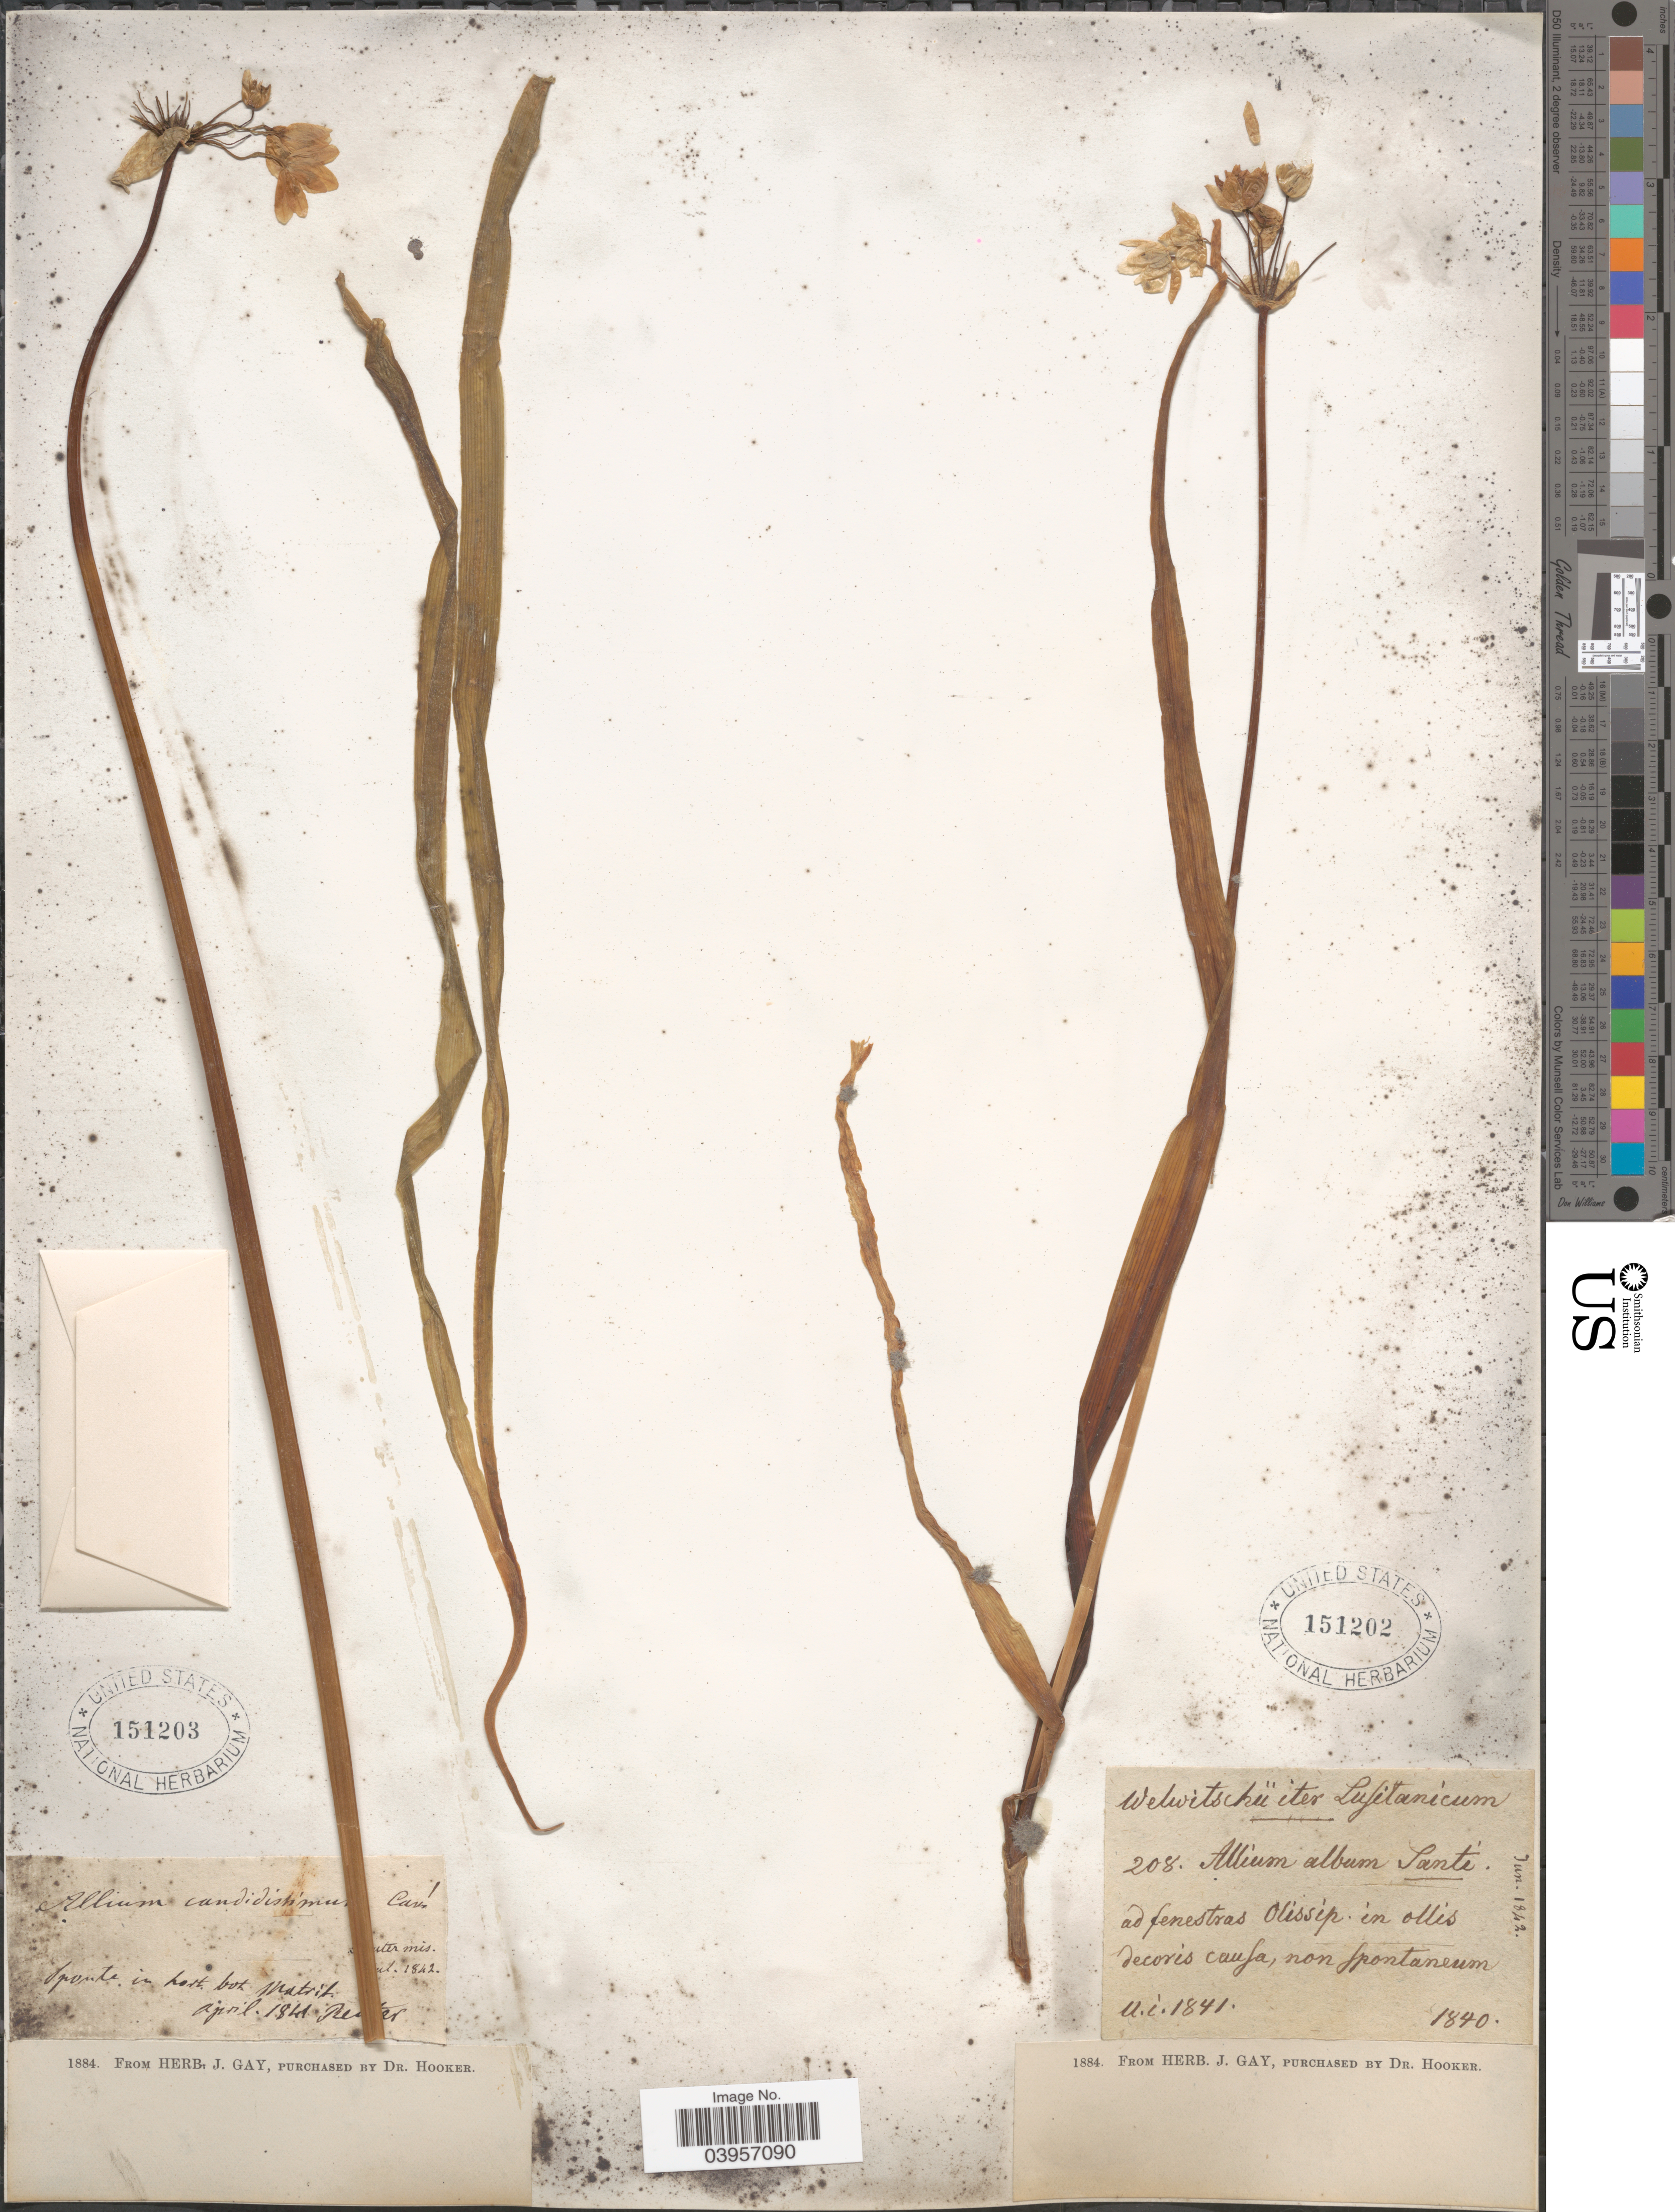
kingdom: Plantae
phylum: Tracheophyta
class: Liliopsida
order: Asparagales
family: Amaryllidaceae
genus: Allium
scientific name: Allium album Spreng., nom. illeg.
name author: Spreng.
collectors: -. Welwitsch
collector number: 208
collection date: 1840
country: Portugal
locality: Lufitanicum. Ad fenestras Olissip. in ollis decoris cayfa, non spontaneum.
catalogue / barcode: US 151202